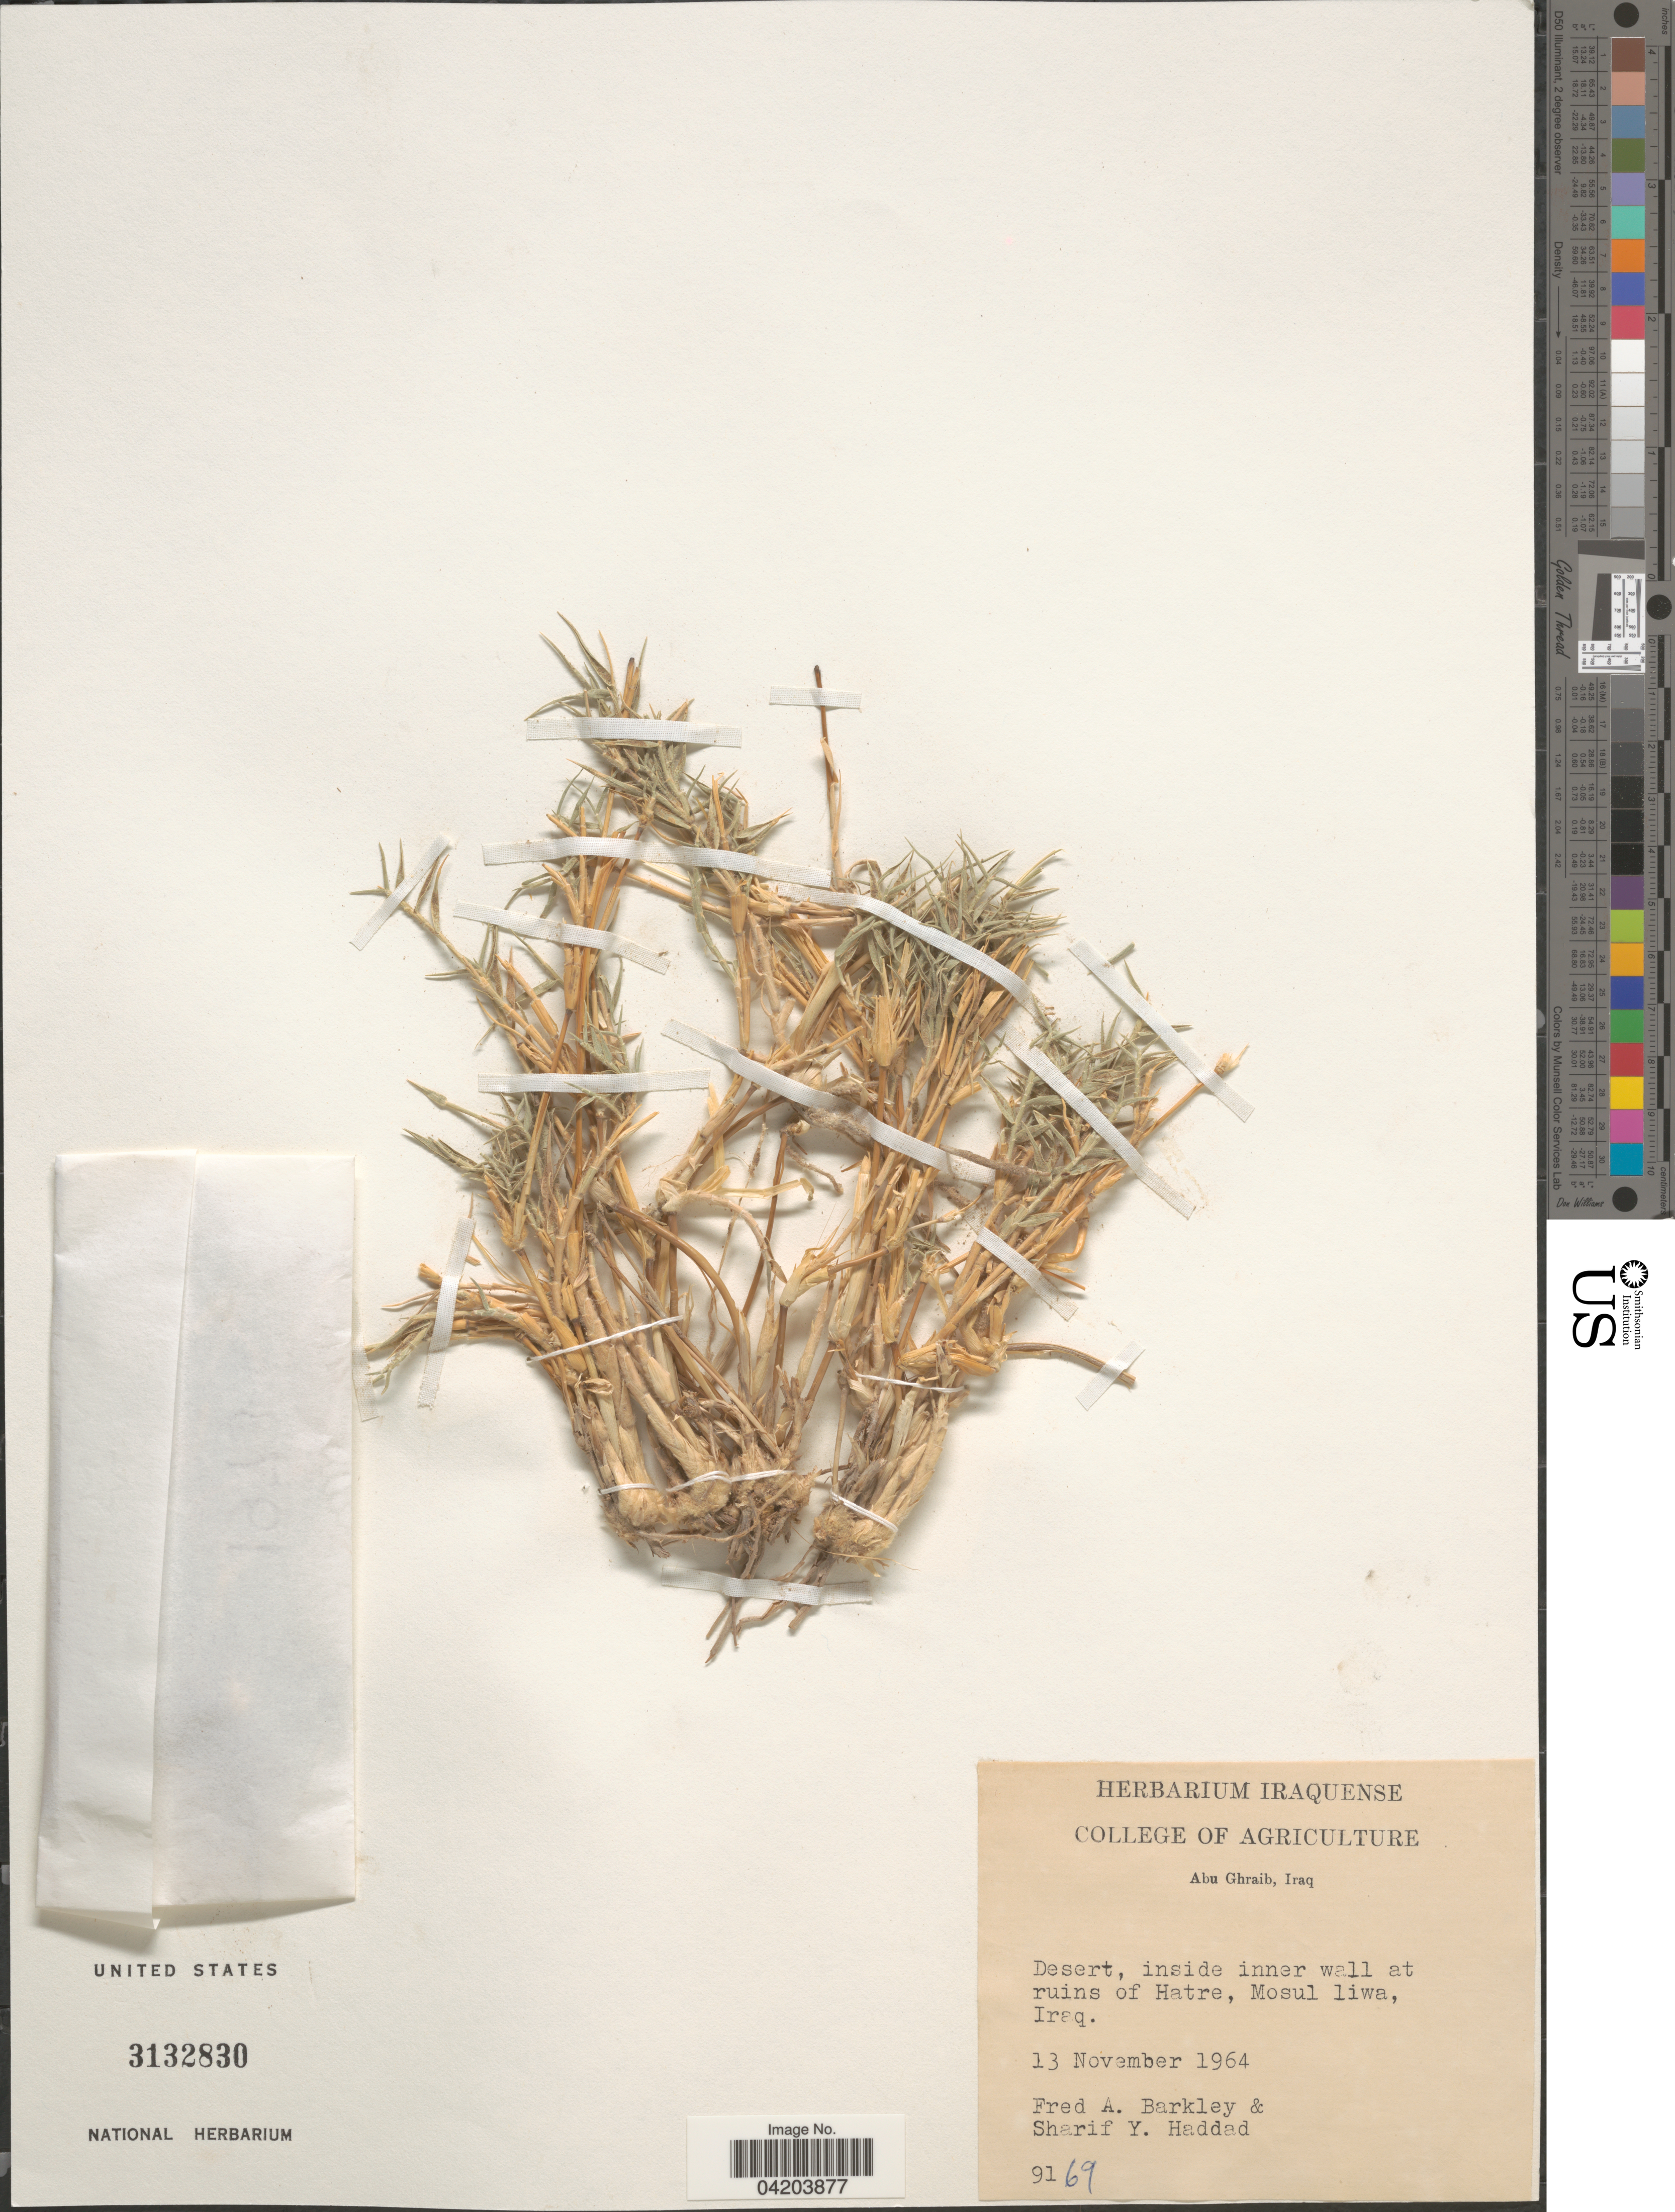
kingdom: Plantae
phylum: Tracheophyta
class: Liliopsida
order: Poales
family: Poaceae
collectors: F. A. Barkley & S. Haddad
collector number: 9169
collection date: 1964-11-13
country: Iraq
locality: Desert, inside inner wall at ruins of Hatre, Mosul liwa.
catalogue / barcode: US 3132830